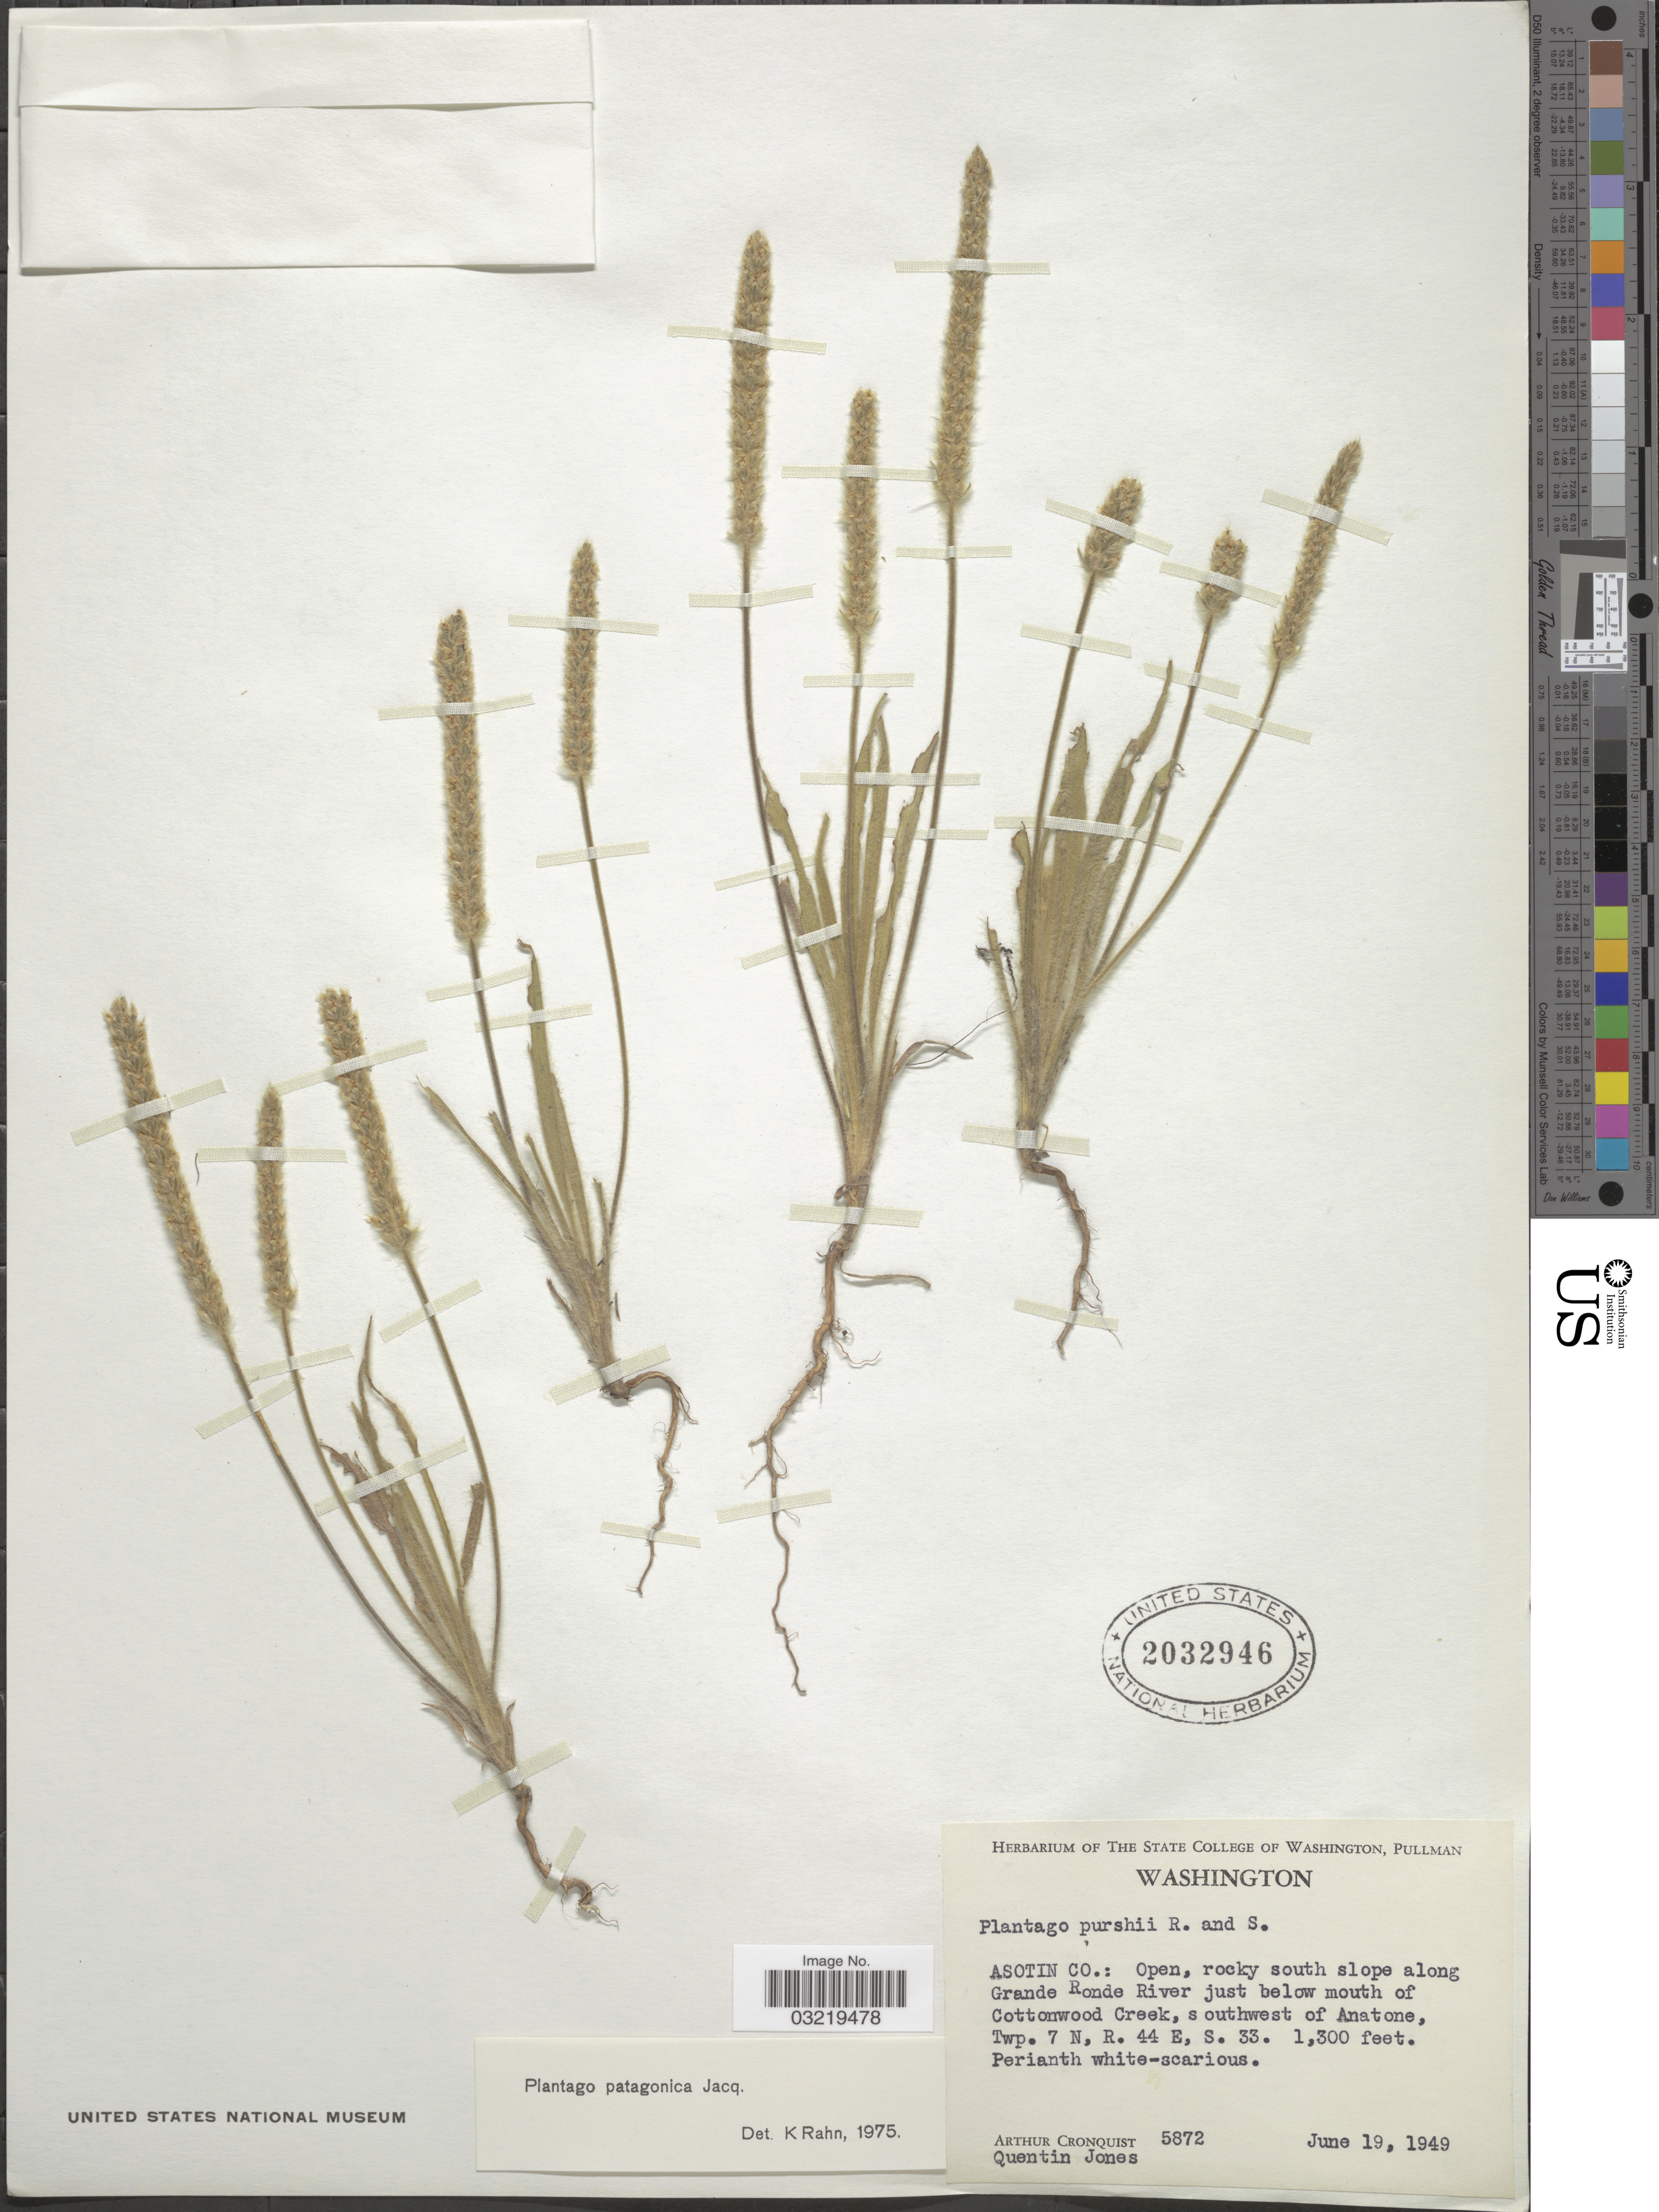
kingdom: Plantae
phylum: Tracheophyta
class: Magnoliopsida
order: Lamiales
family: Plantaginaceae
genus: Plantago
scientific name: Plantago patagonica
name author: Jacq.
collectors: A. J. Cronquist & Q. Jones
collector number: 5872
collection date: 1949-06-19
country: United States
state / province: Washington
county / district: Asotin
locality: Asotin Co.: Open, rocky south slope along Grande Ronde River just below mouth of Cottonwood Creek, s outhwest of Anatone, Twp. 7 N, R. 44 E, S. 33.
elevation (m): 396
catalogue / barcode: US 2032946